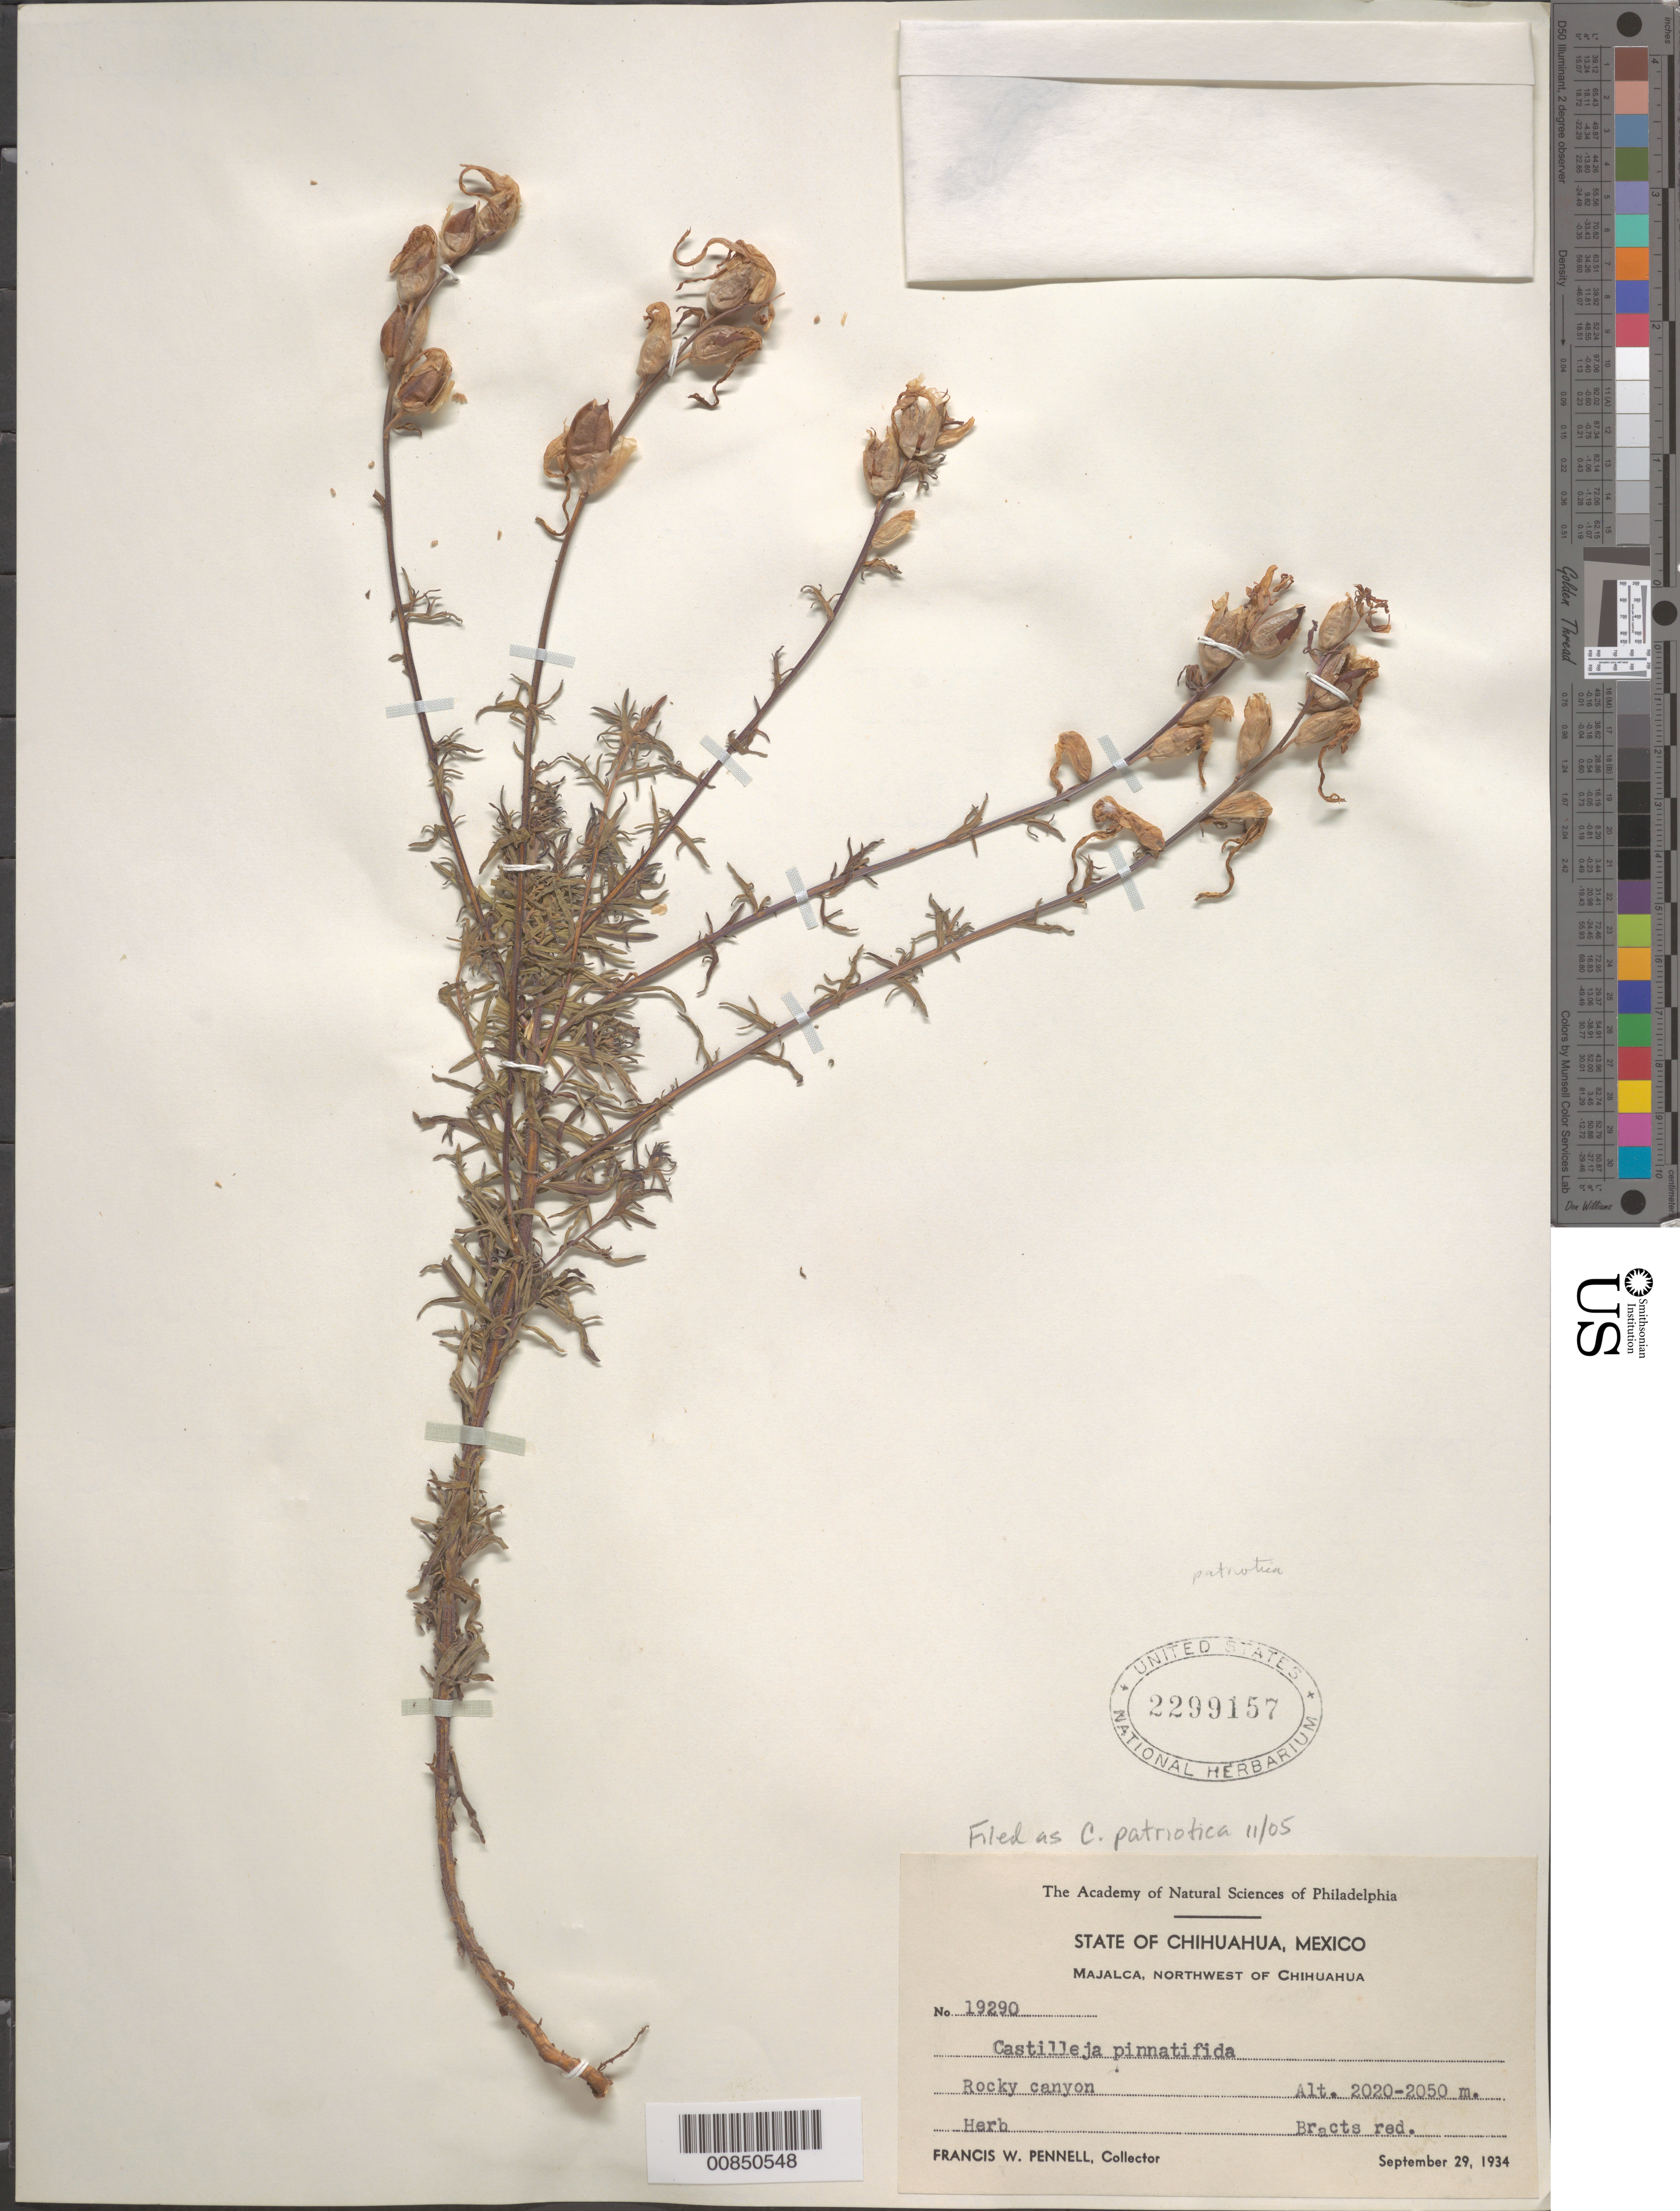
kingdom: Plantae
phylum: Tracheophyta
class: Magnoliopsida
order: Lamiales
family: Orobanchaceae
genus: Castilleja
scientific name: Castilleja patriotica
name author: Fernald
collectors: F. W. Pennell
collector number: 19290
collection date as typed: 29 Sep 1934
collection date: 1934-09-29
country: Mexico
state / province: Chihuahua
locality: Majalca, northwest of Chihuahua.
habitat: Rocky canyon.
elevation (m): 2050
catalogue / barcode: US 2299157